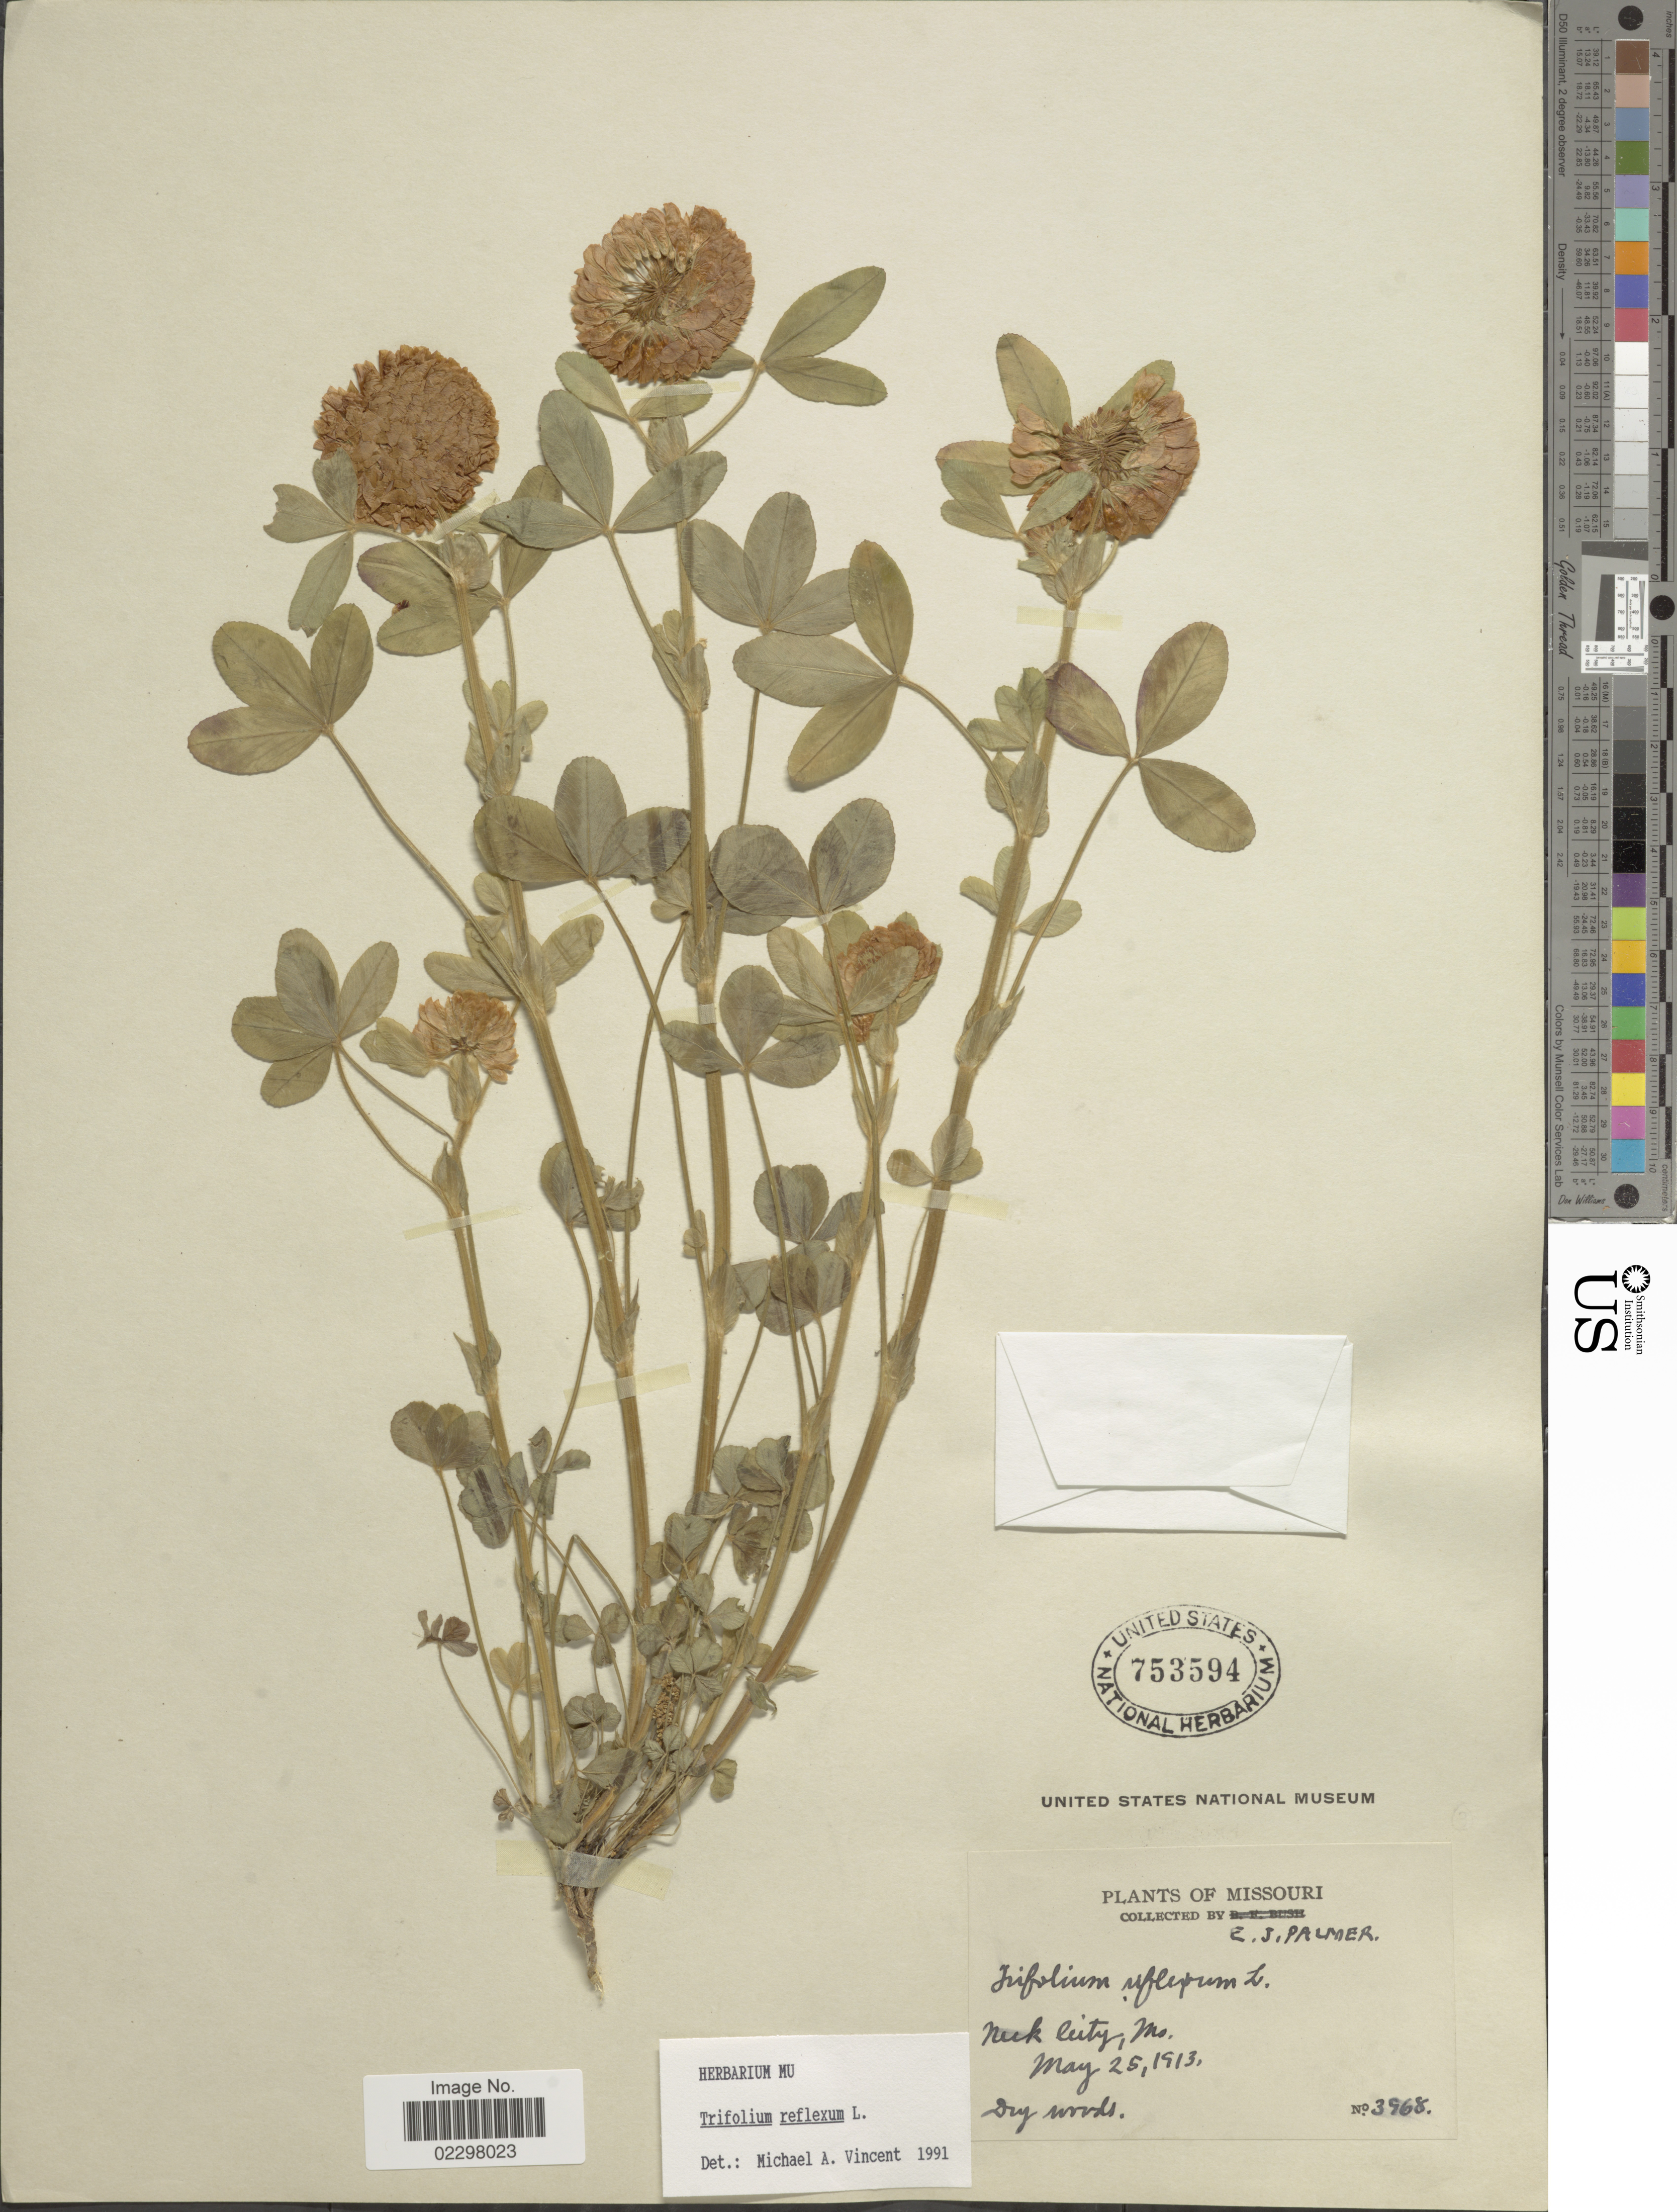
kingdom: Plantae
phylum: Tracheophyta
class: Magnoliopsida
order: Fabales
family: Fabaceae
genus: Trifolium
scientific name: Trifolium reflexum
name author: L.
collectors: E. J. Palmer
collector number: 3968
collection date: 1913-05-25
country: United States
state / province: Missouri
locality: Neck City.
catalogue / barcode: US 753594